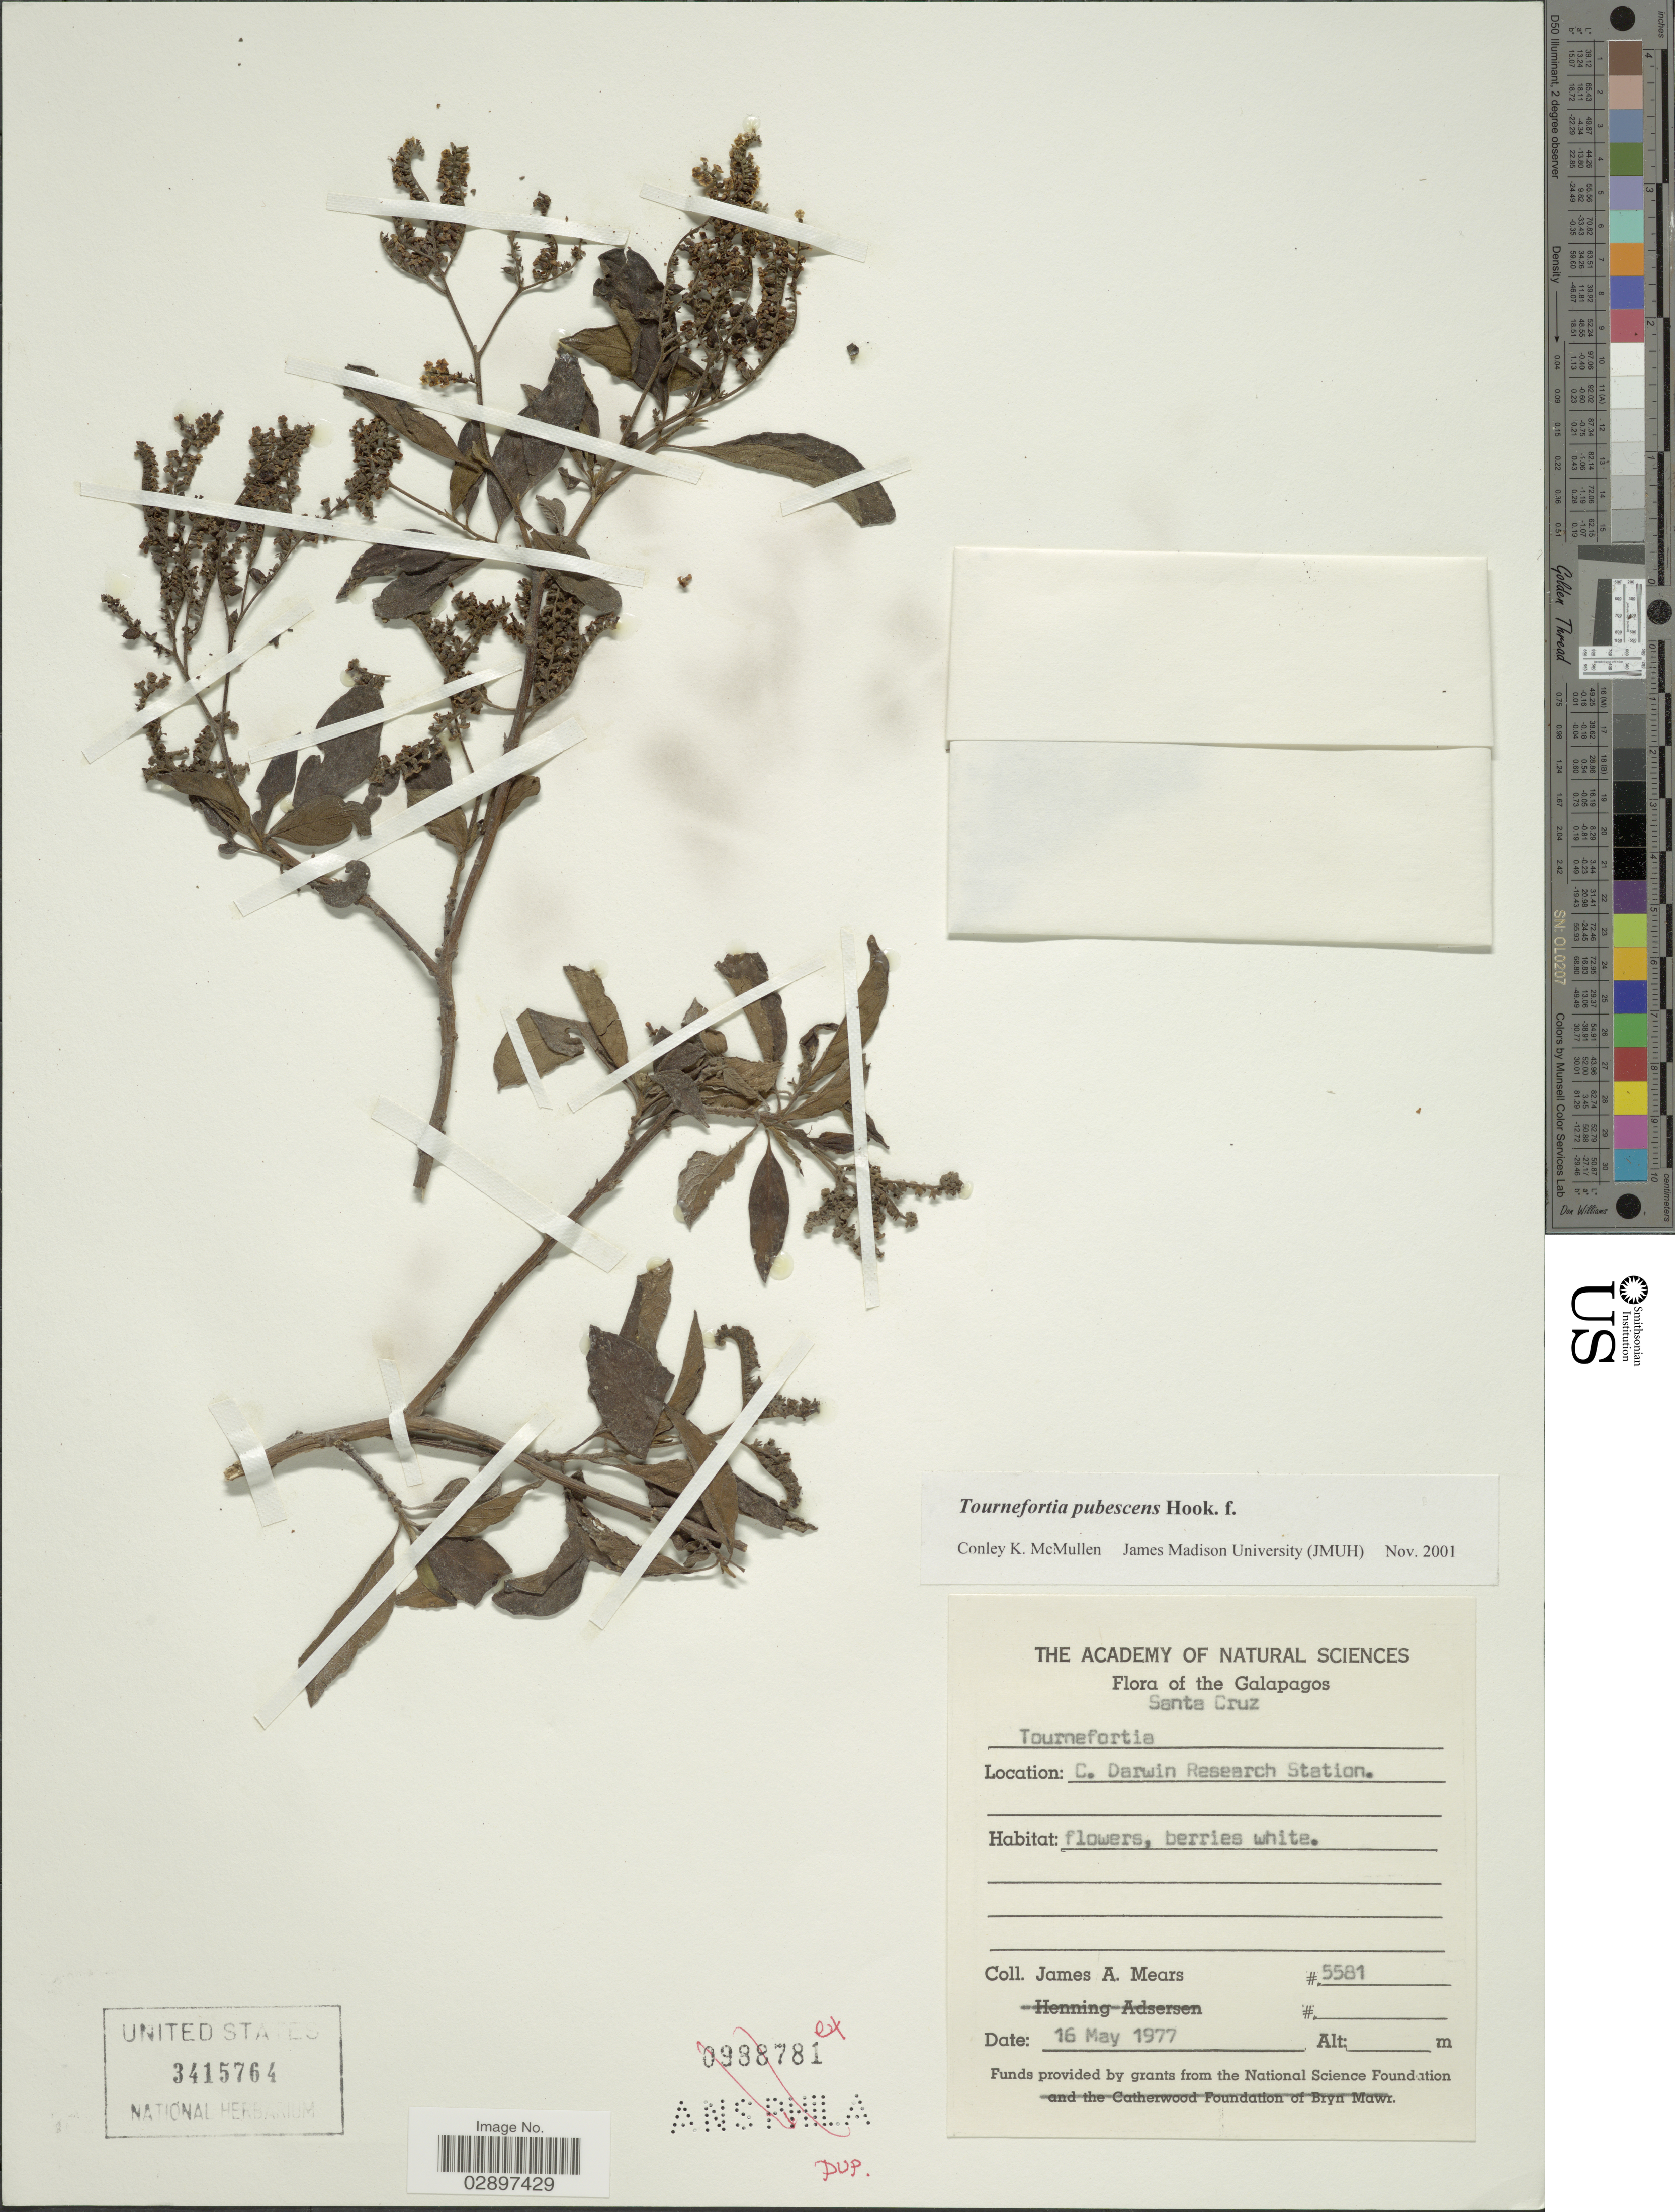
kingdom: Plantae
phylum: Tracheophyta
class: Magnoliopsida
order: Boraginales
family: Heliotropiaceae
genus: Tournefortia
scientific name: Tournefortia pubescens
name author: Hook. f.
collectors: J. A. Mears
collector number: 5581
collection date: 1977-05-16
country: Ecuador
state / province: Colón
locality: The Galapagos. Santa Cruz. C. Darwin Research Station.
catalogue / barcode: US 3415764